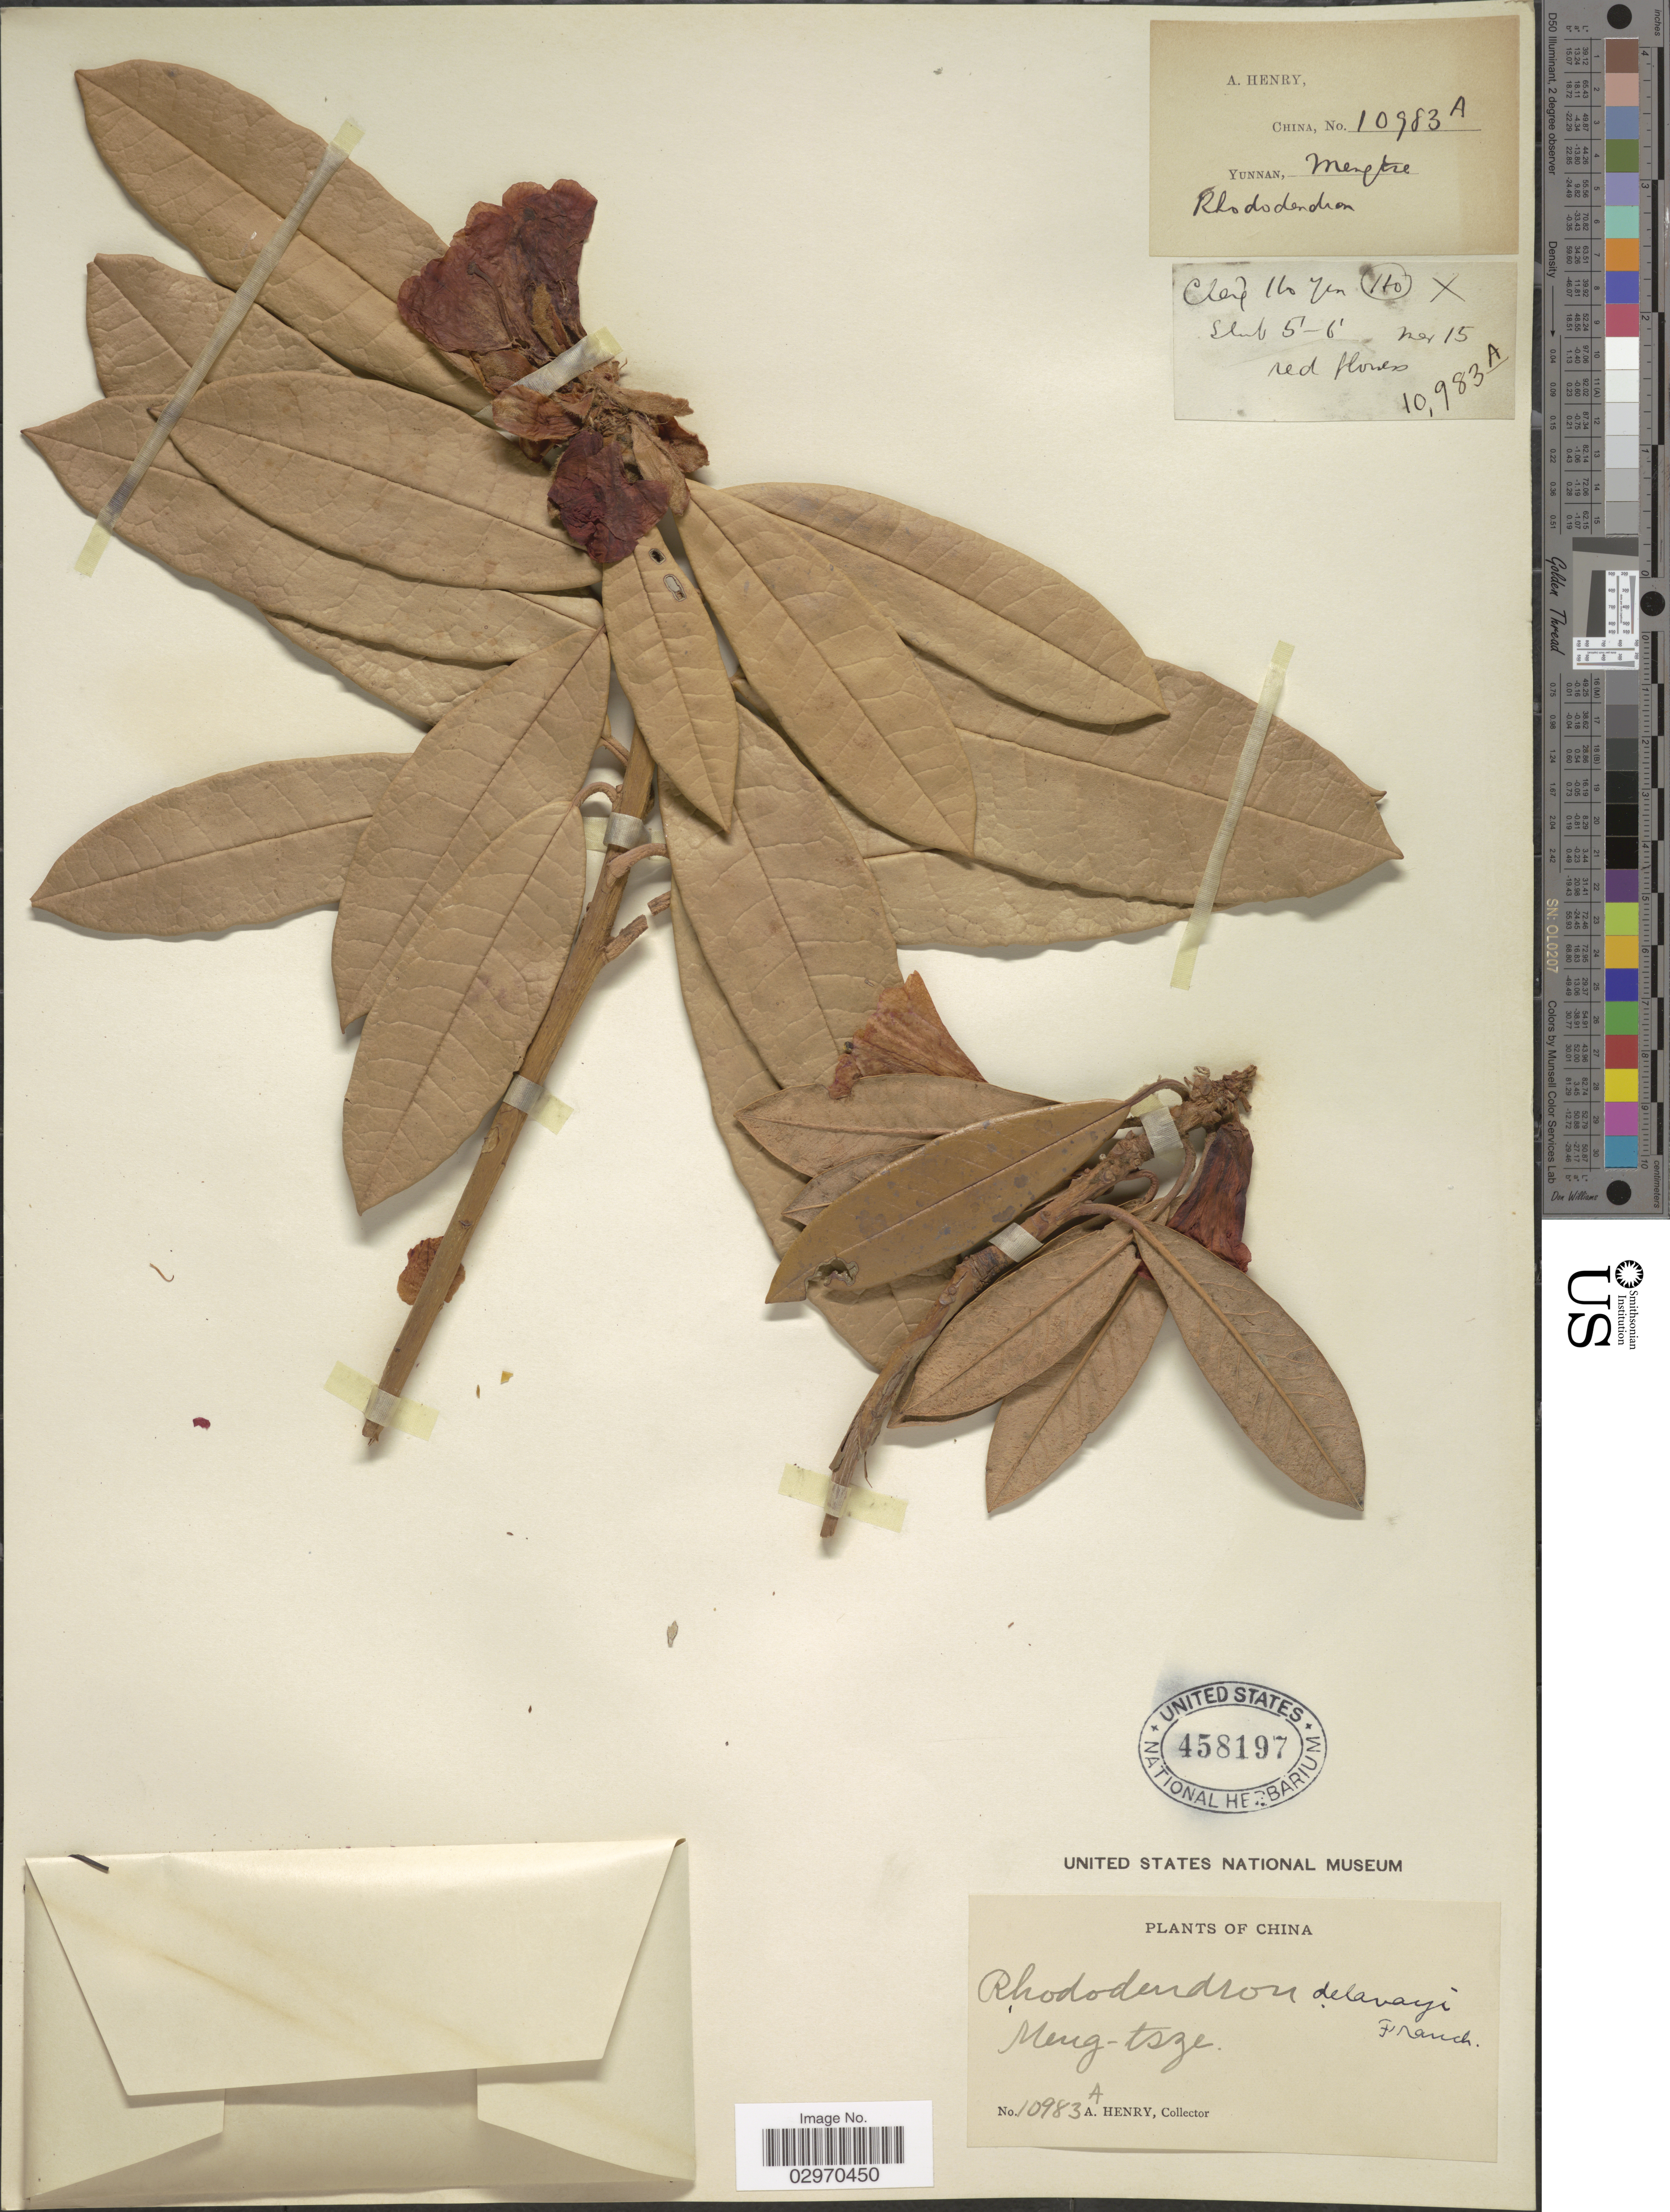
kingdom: Plantae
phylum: Tracheophyta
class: Magnoliopsida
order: Ericales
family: Ericaceae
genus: Rhododendron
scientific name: Rhododendron delavayi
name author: Franch.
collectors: A. Henry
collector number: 10983 A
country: China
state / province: Yunnan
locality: Meng-tsze. [illegible text].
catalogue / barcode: US 458197